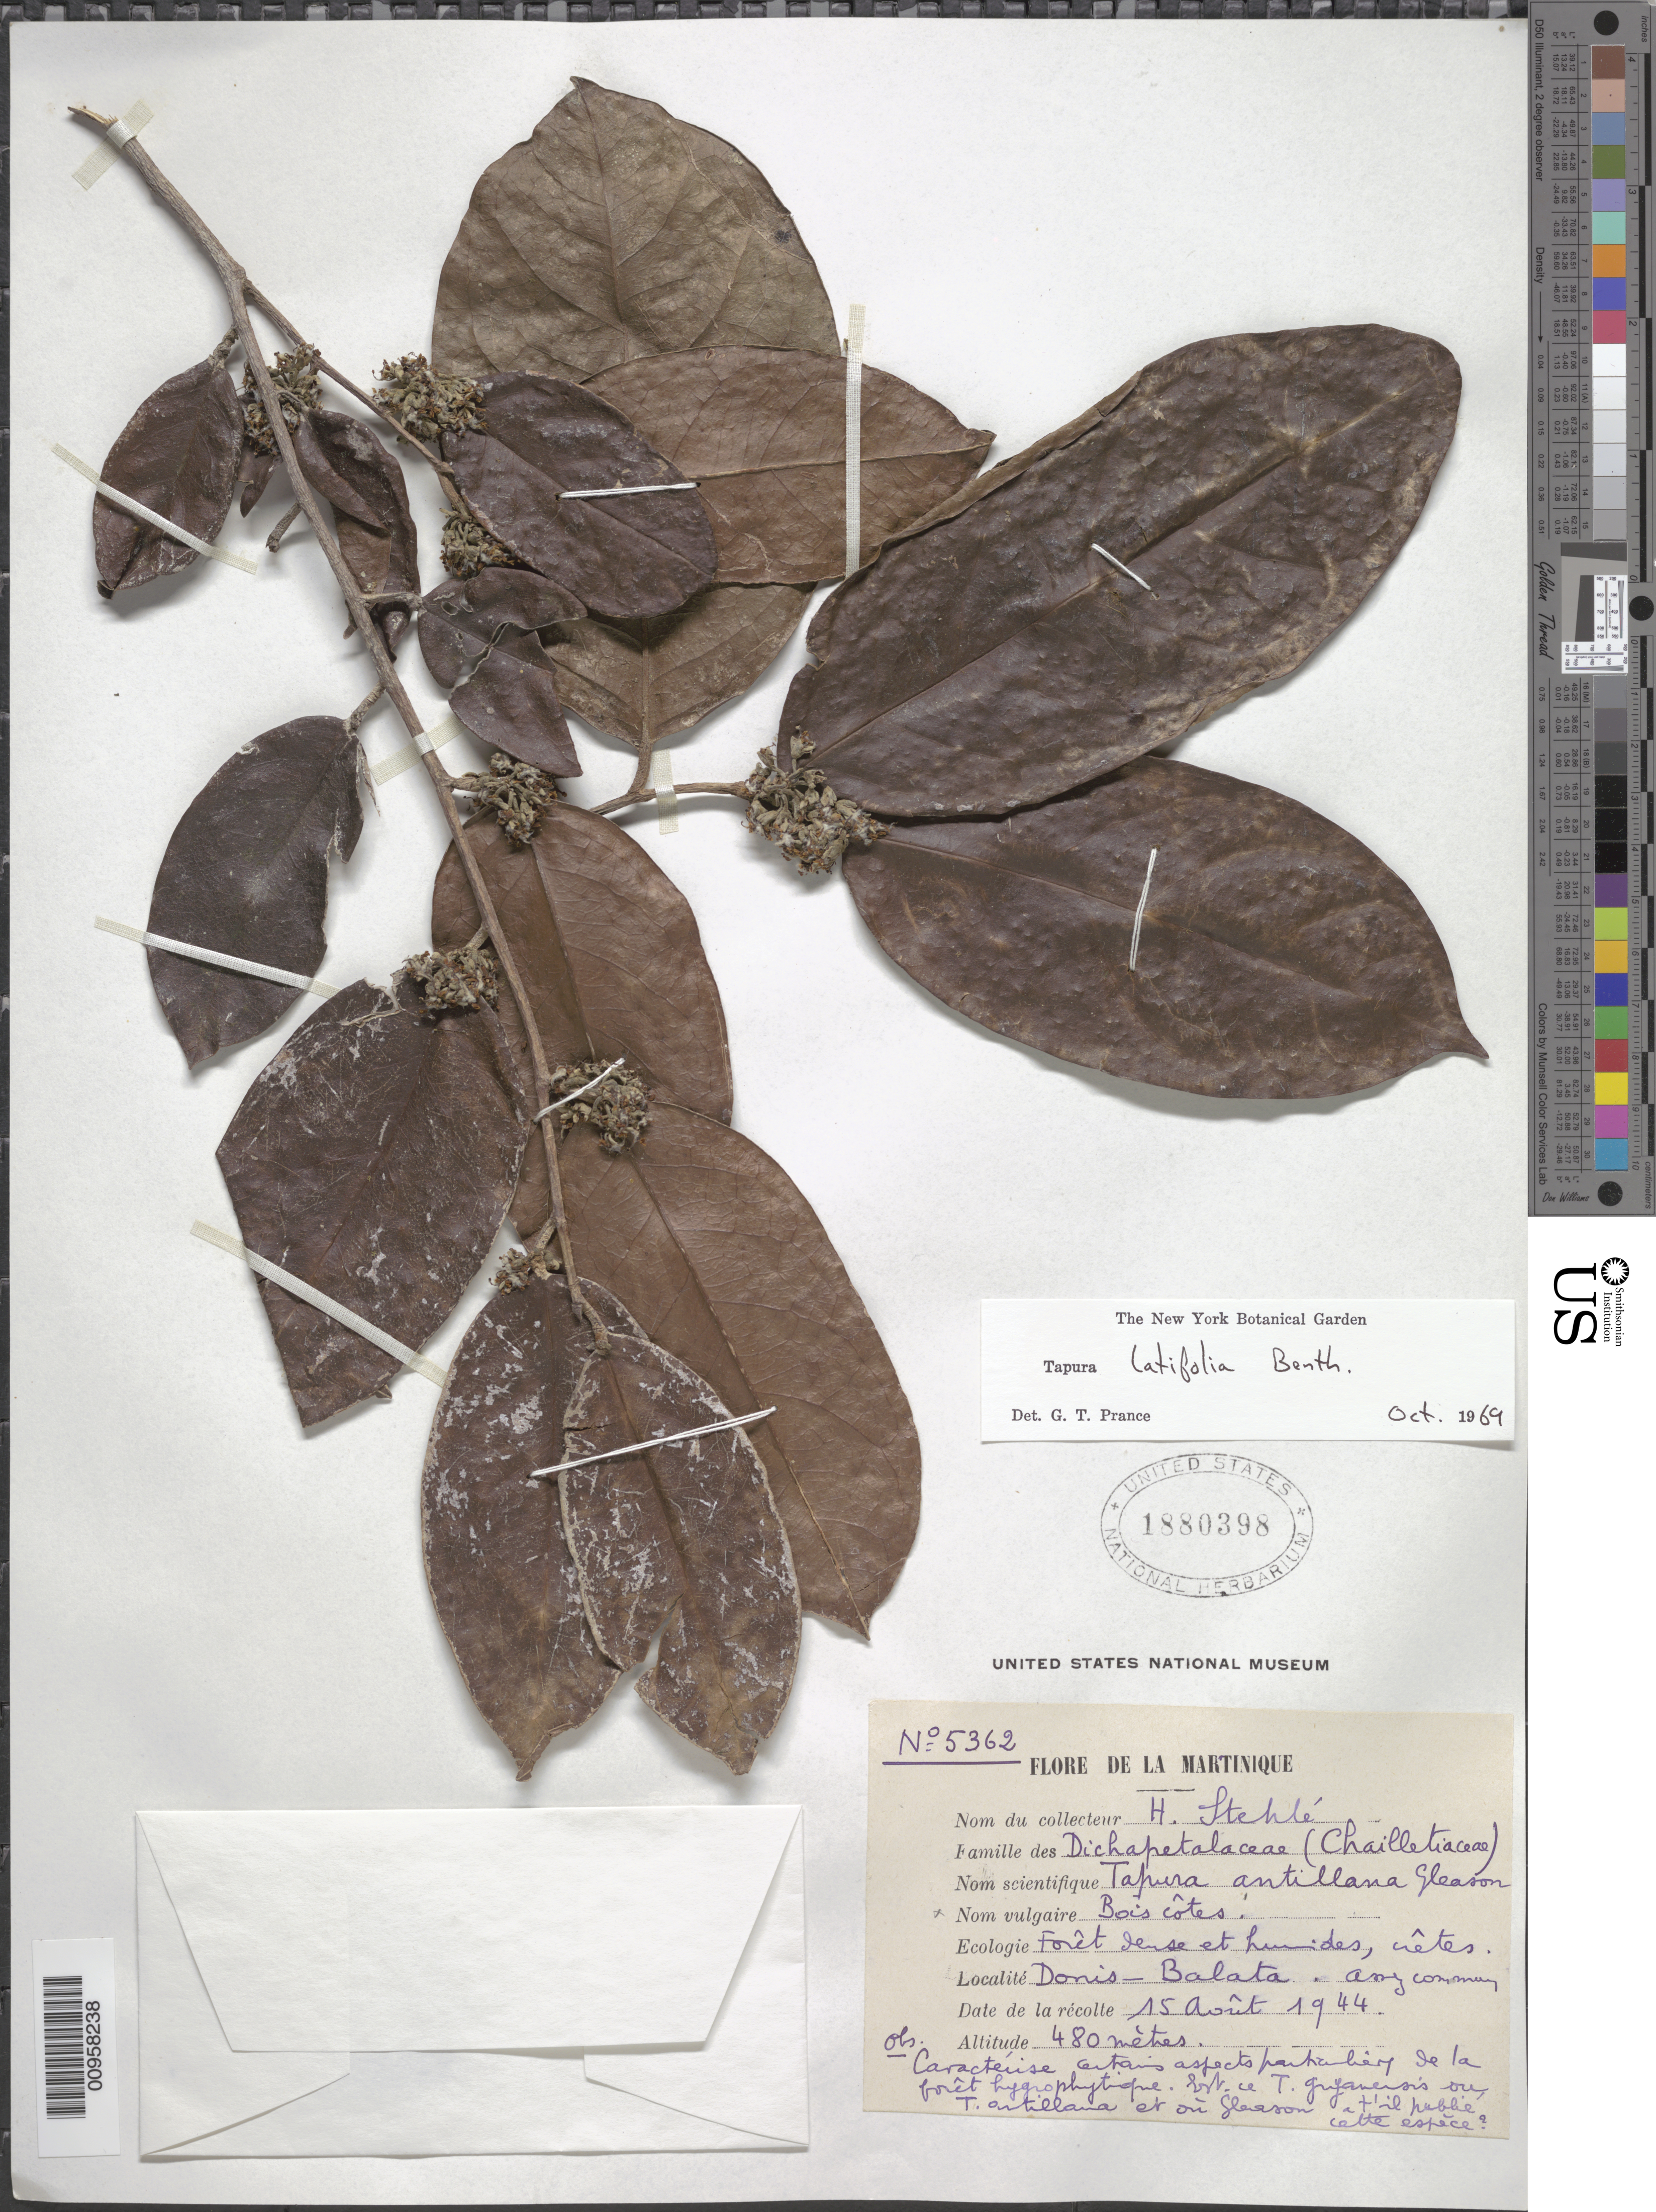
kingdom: Plantae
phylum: Tracheophyta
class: Magnoliopsida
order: Malpighiales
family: Dichapetalaceae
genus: Tapura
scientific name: Tapura latifolia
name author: Benth.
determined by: Prance, G. T.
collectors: H. Stehlé & M. Stehlé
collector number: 5362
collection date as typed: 15 Aug 1944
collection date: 1944-08-15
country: Martinique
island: Martinique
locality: Doris-Balata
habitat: Forêt dense et humides, crêtes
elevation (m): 480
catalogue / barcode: US 1880398